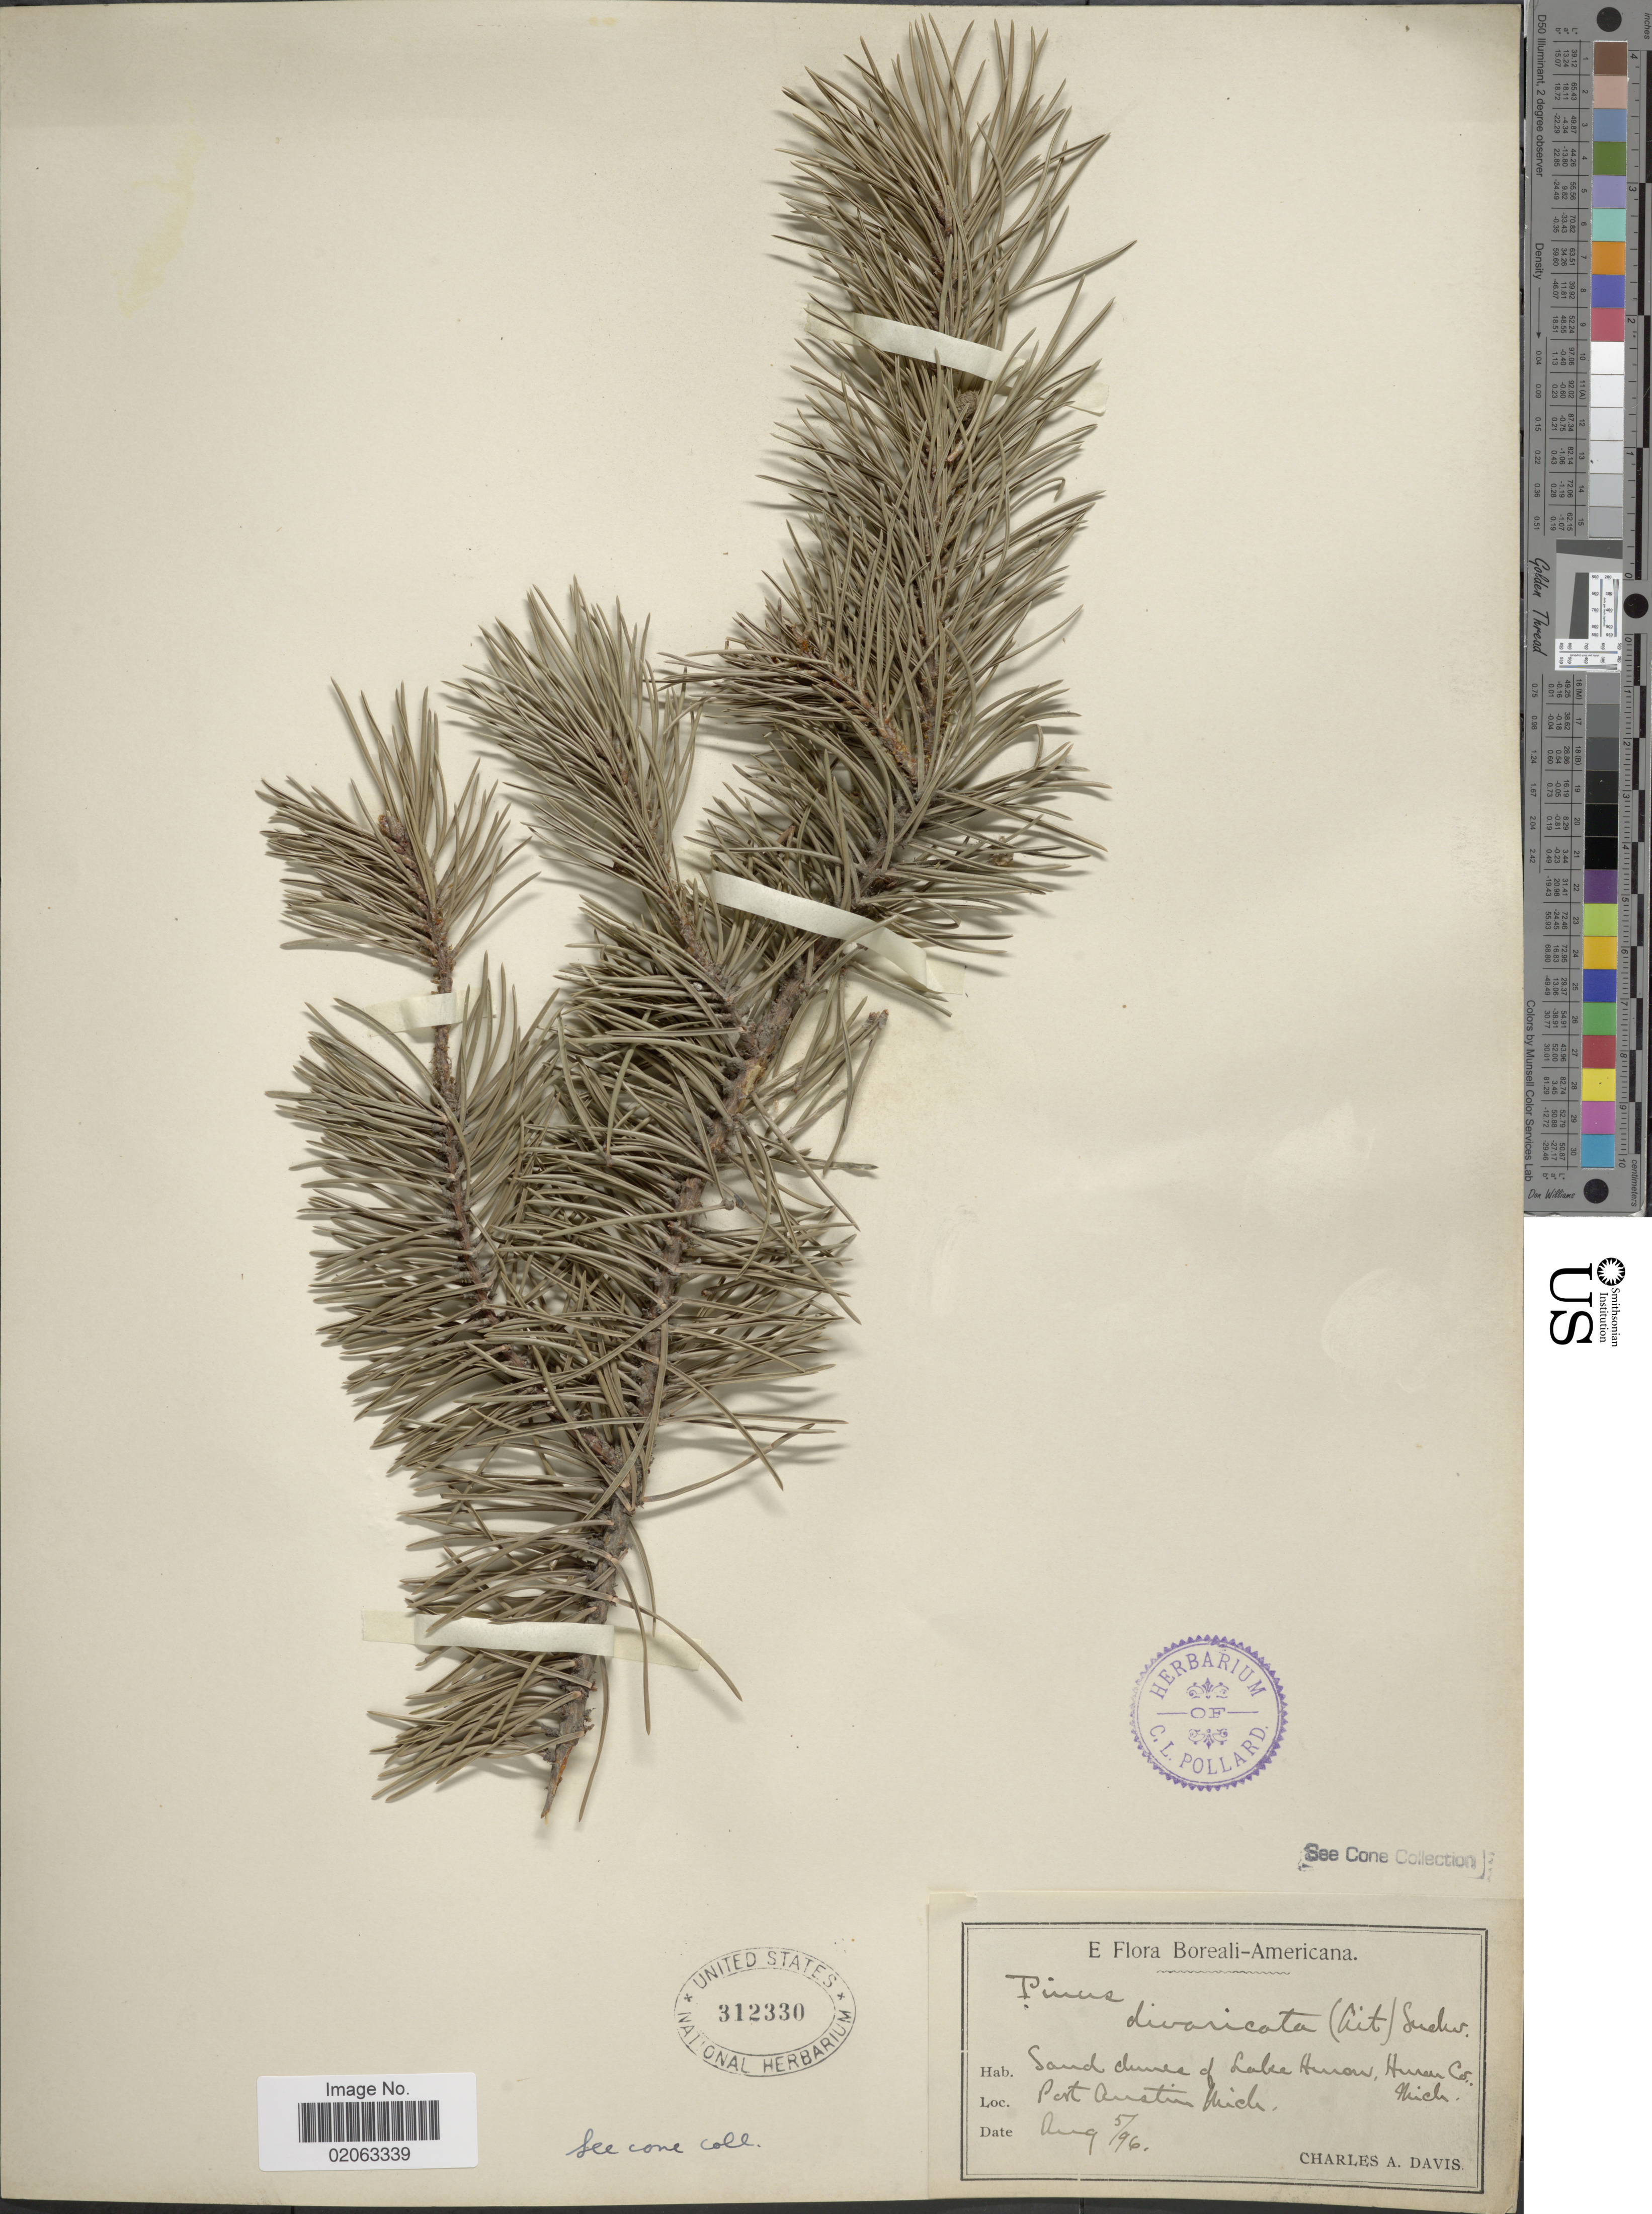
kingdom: Plantae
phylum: Tracheophyta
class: Pinopsida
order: Pinales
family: Pinaceae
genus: Pinus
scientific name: Pinus banksiana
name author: Lamb.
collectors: C. Davis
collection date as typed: Transcribed d/m/y: 5/8/96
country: United States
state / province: Michigan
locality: Sand dunes of Lake Huron, Huron Co., Port Austin Mich.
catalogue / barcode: US 312330